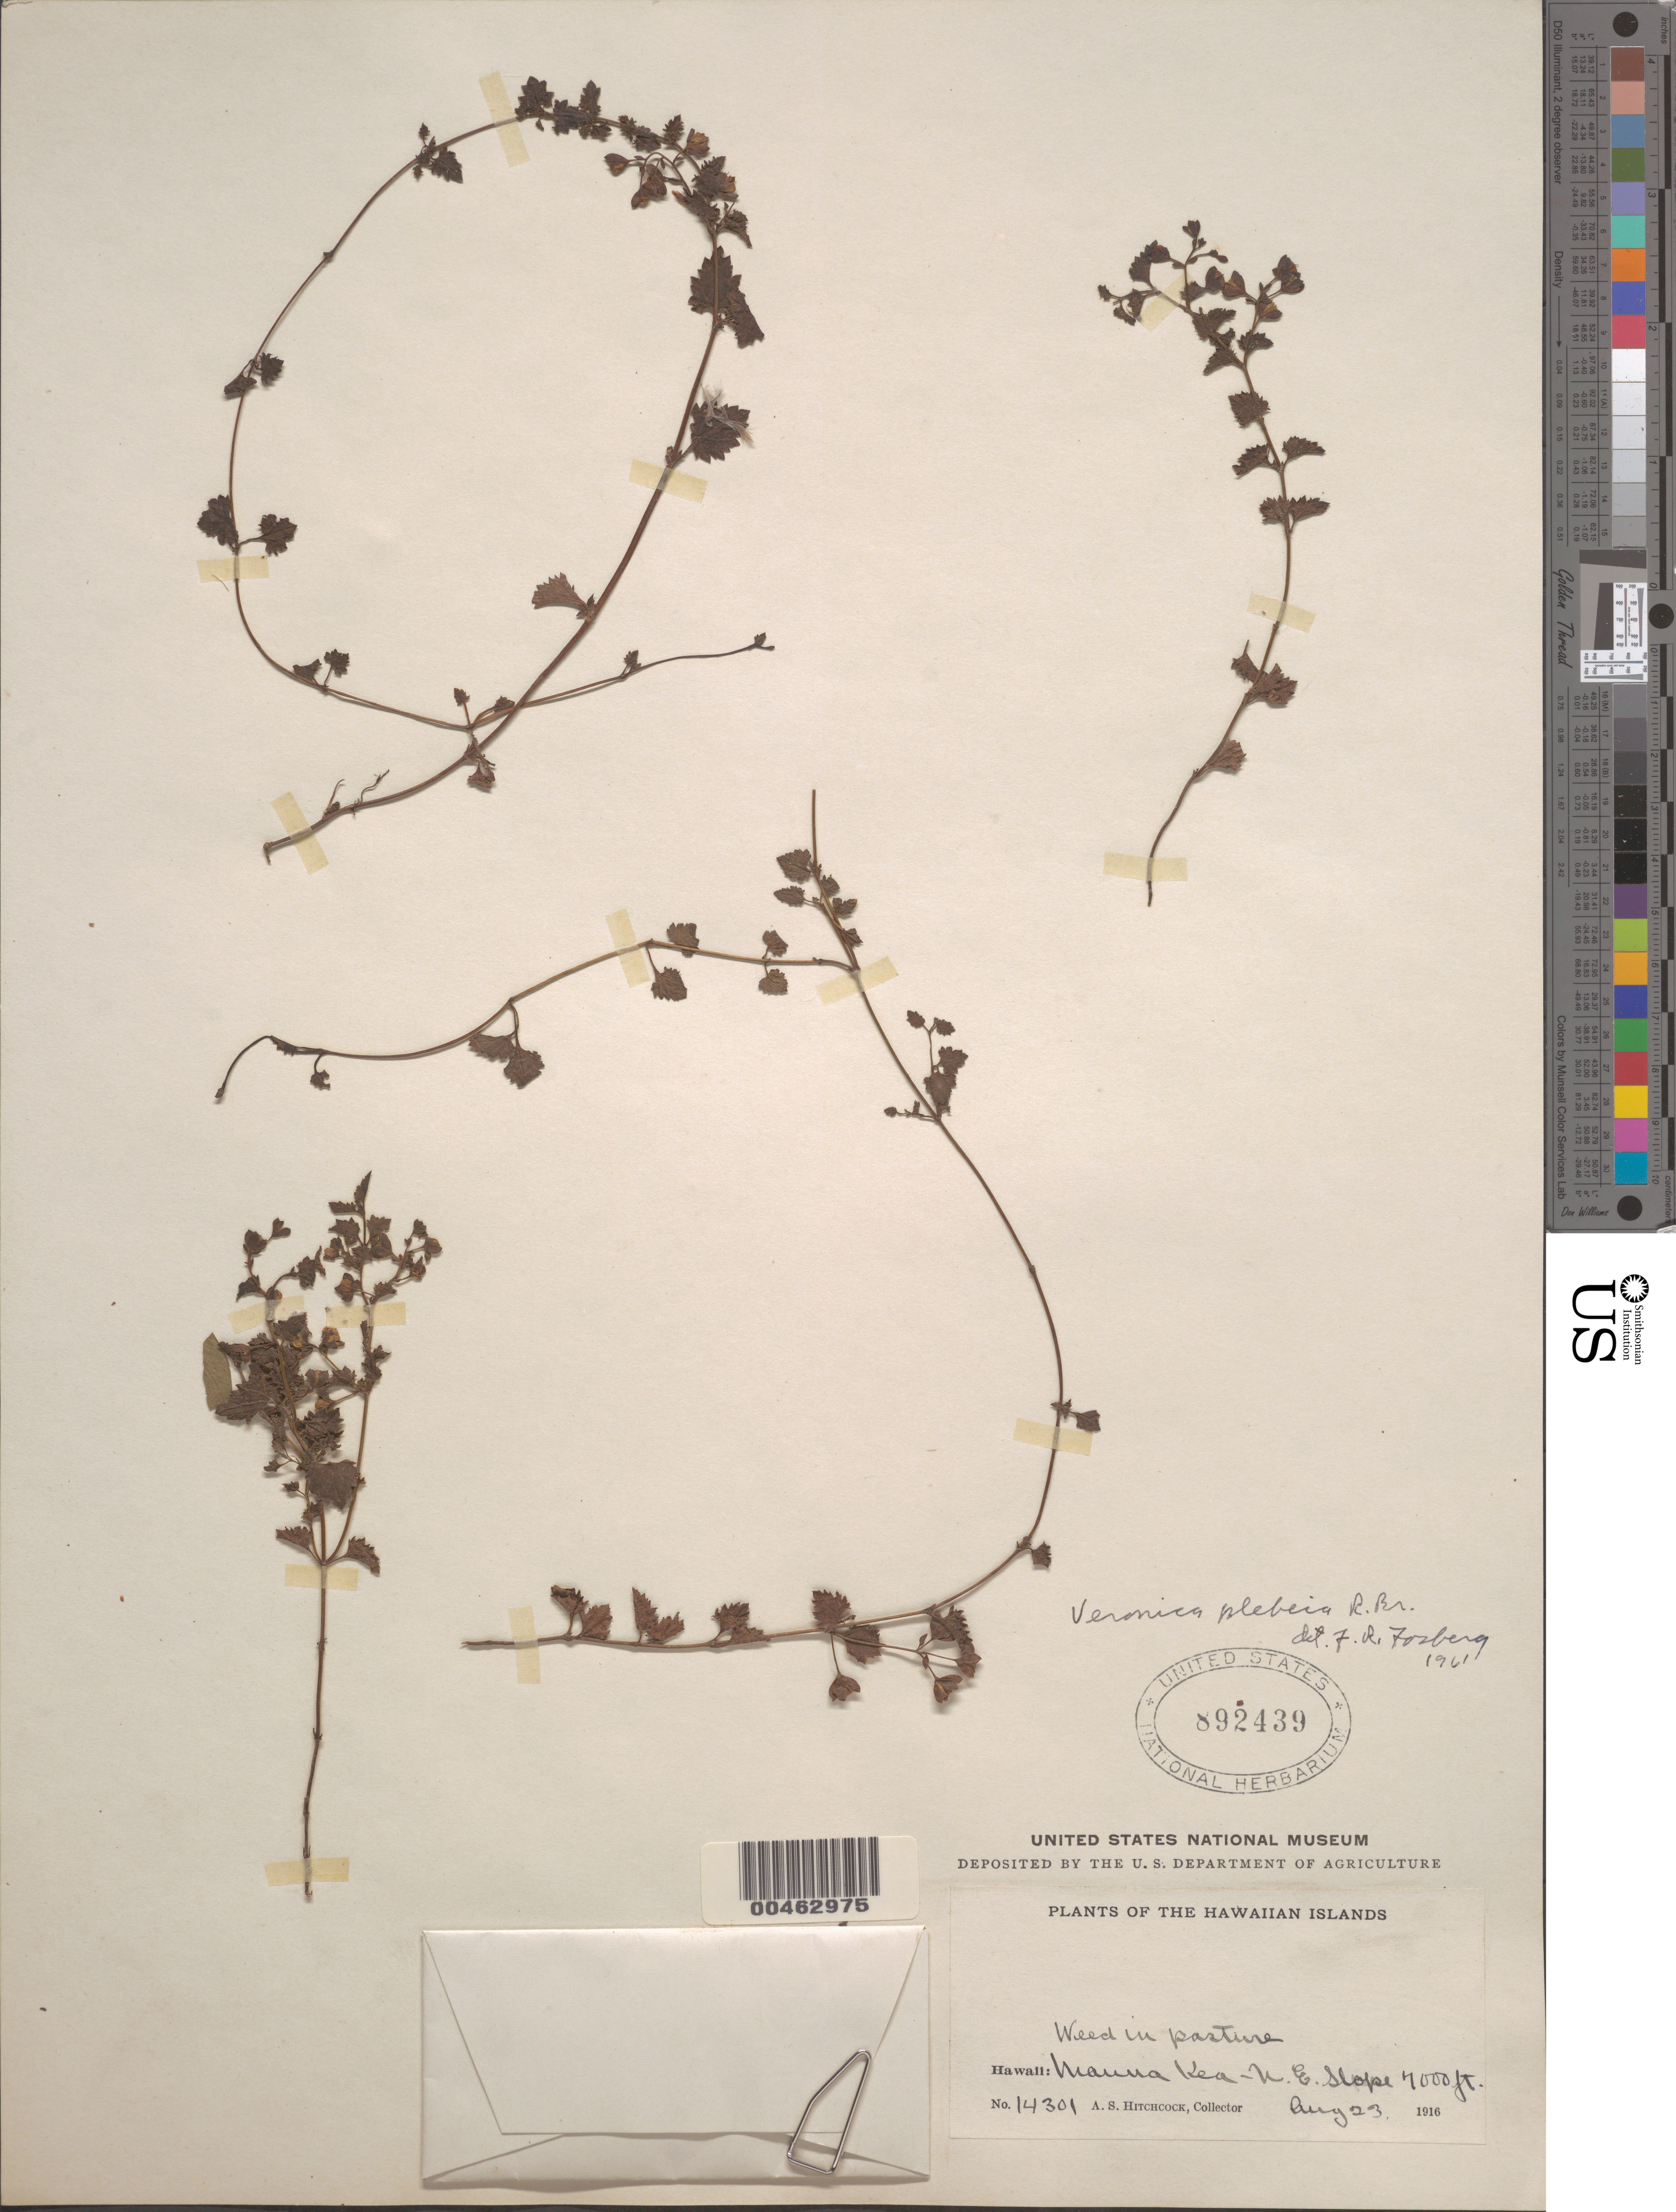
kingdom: Plantae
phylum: Tracheophyta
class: Magnoliopsida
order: Lamiales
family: Plantaginaceae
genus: Veronica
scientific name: Veronica plebeia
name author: R. Br.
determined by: Fosberg, F. R.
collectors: A. S. Hitchcock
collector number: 14301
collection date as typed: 23 Aug 1916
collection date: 1916-08-23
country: United States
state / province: Hawaii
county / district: Hawaii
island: Hawaii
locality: Mauna Kea-NE Slope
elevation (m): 2134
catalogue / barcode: US 892439